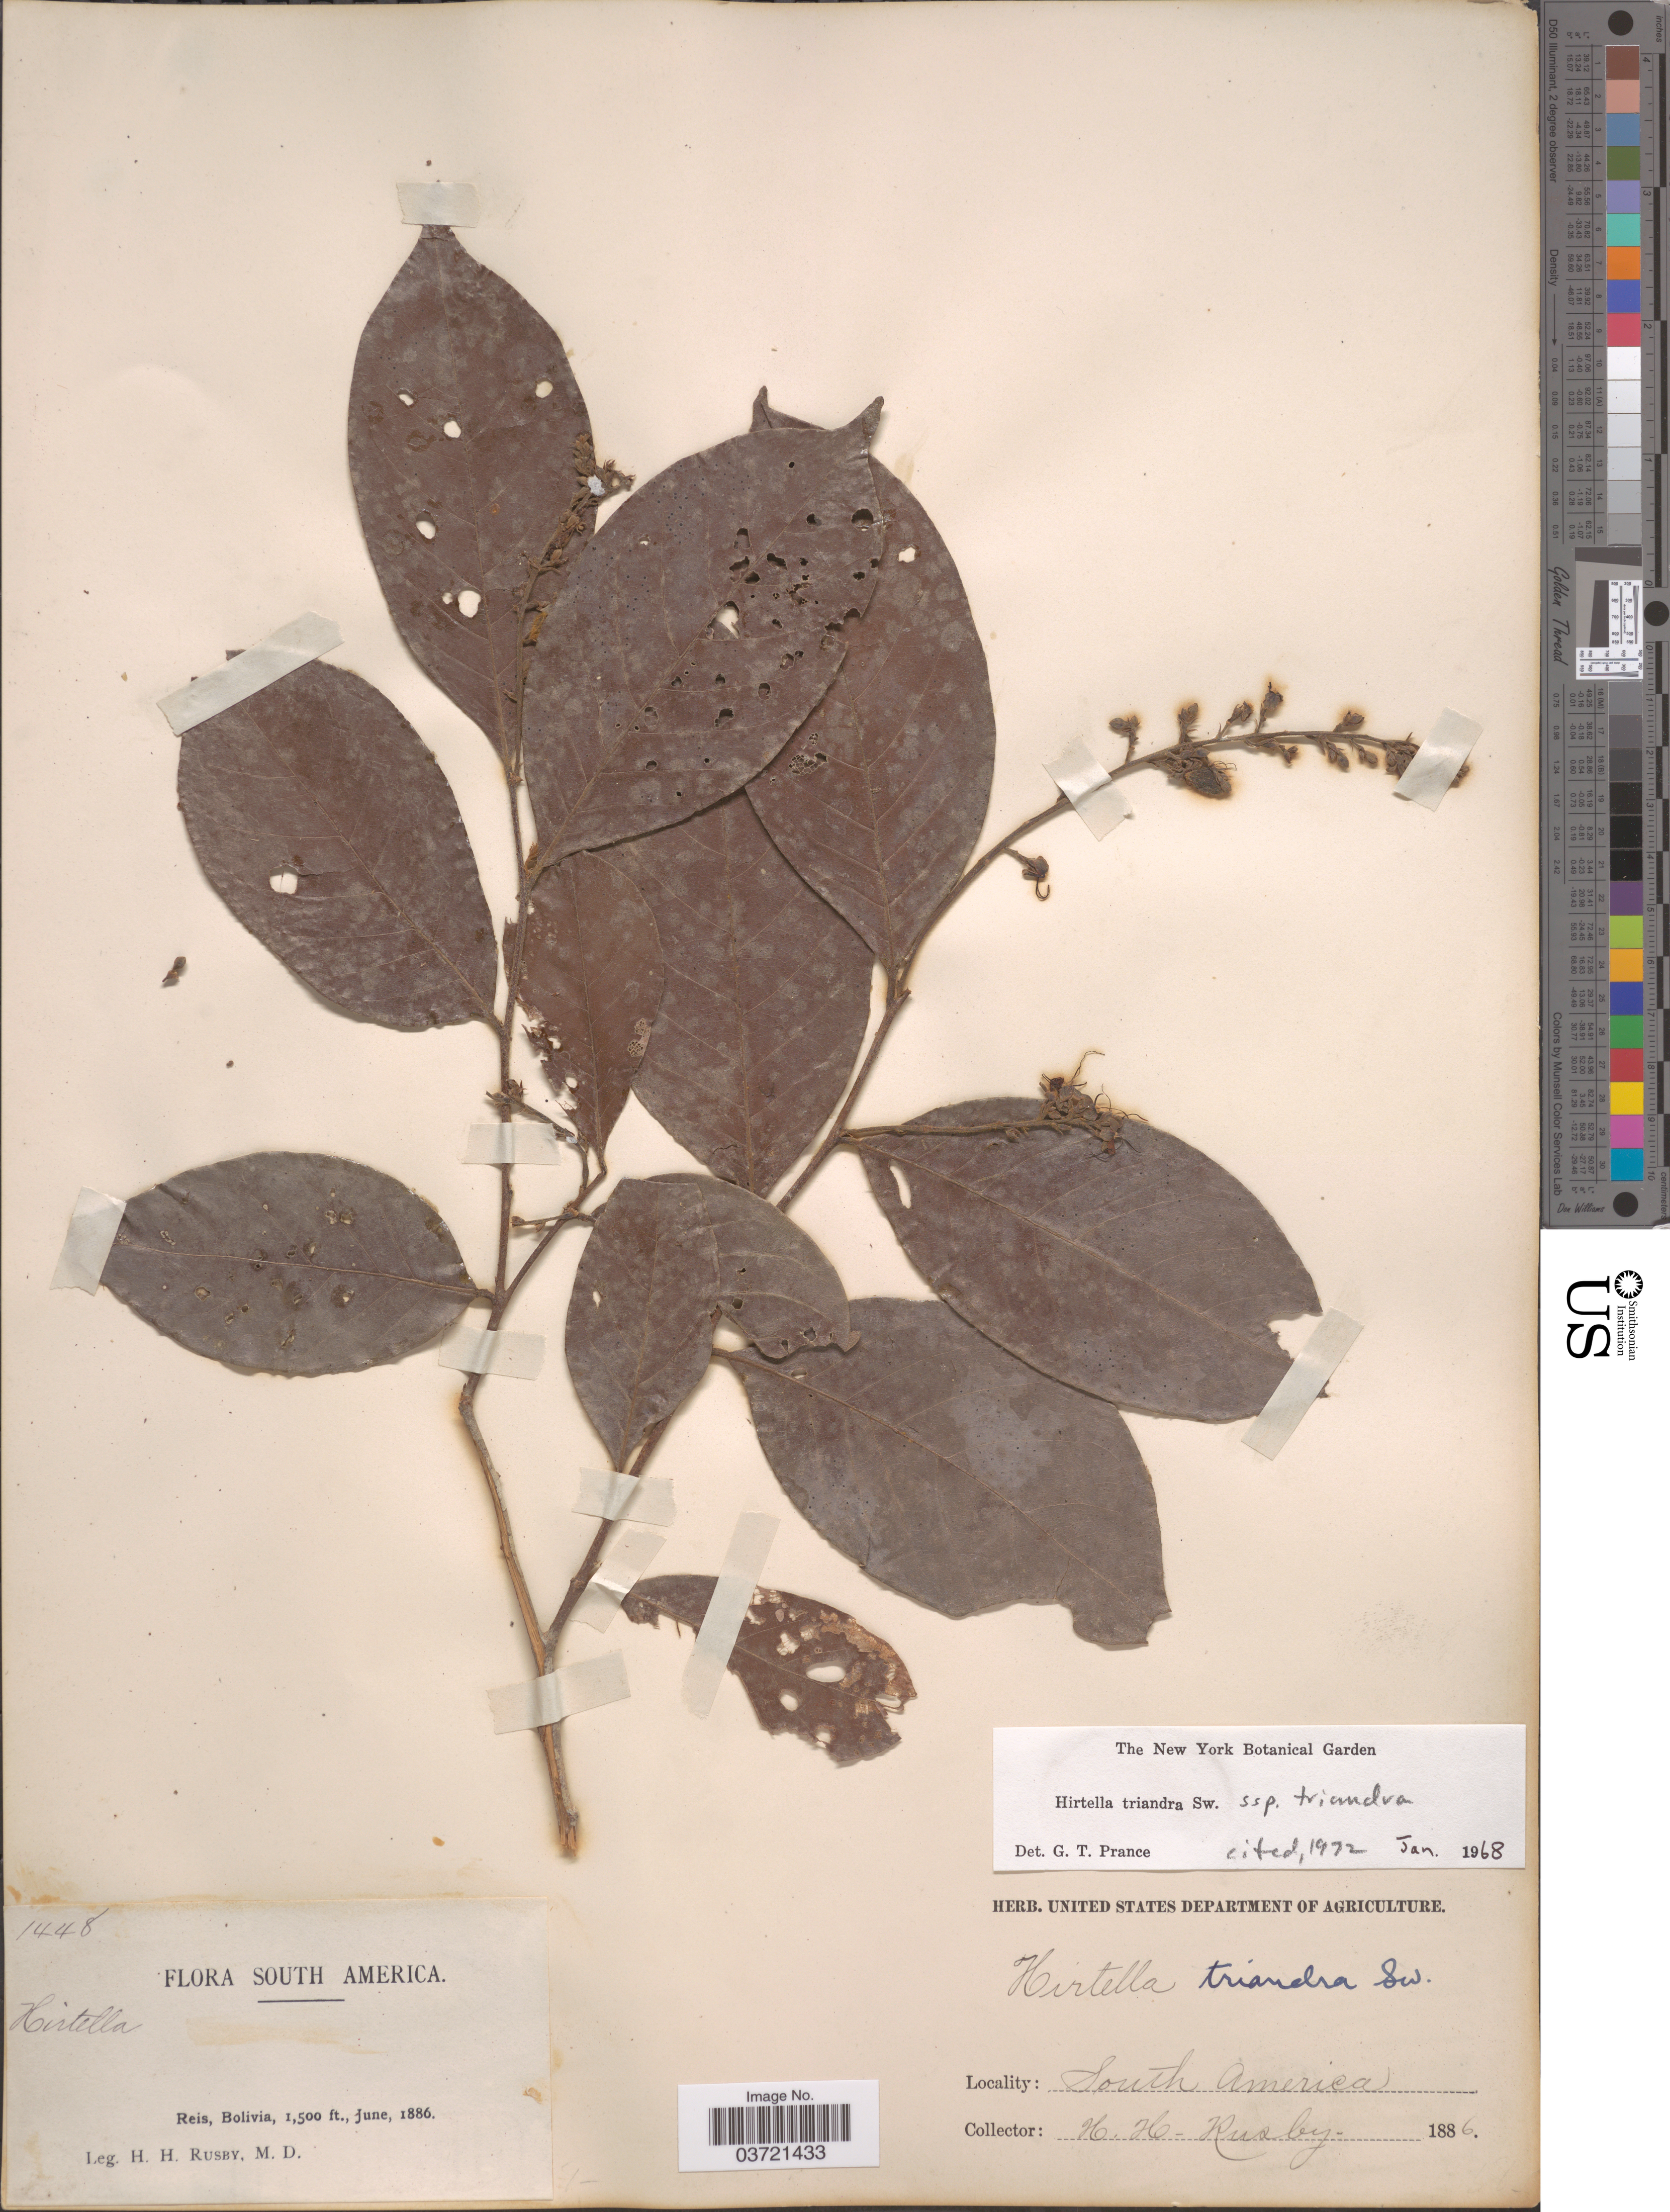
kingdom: Plantae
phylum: Tracheophyta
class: Magnoliopsida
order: Malpighiales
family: Chrysobalanaceae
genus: Hirtella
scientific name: Hirtella triandra subsp. triandra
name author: Sw.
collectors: H. H. Rusby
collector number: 1448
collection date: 1886-06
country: Bolivia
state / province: Pando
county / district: Nicolas Suarez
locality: Reis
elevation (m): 457